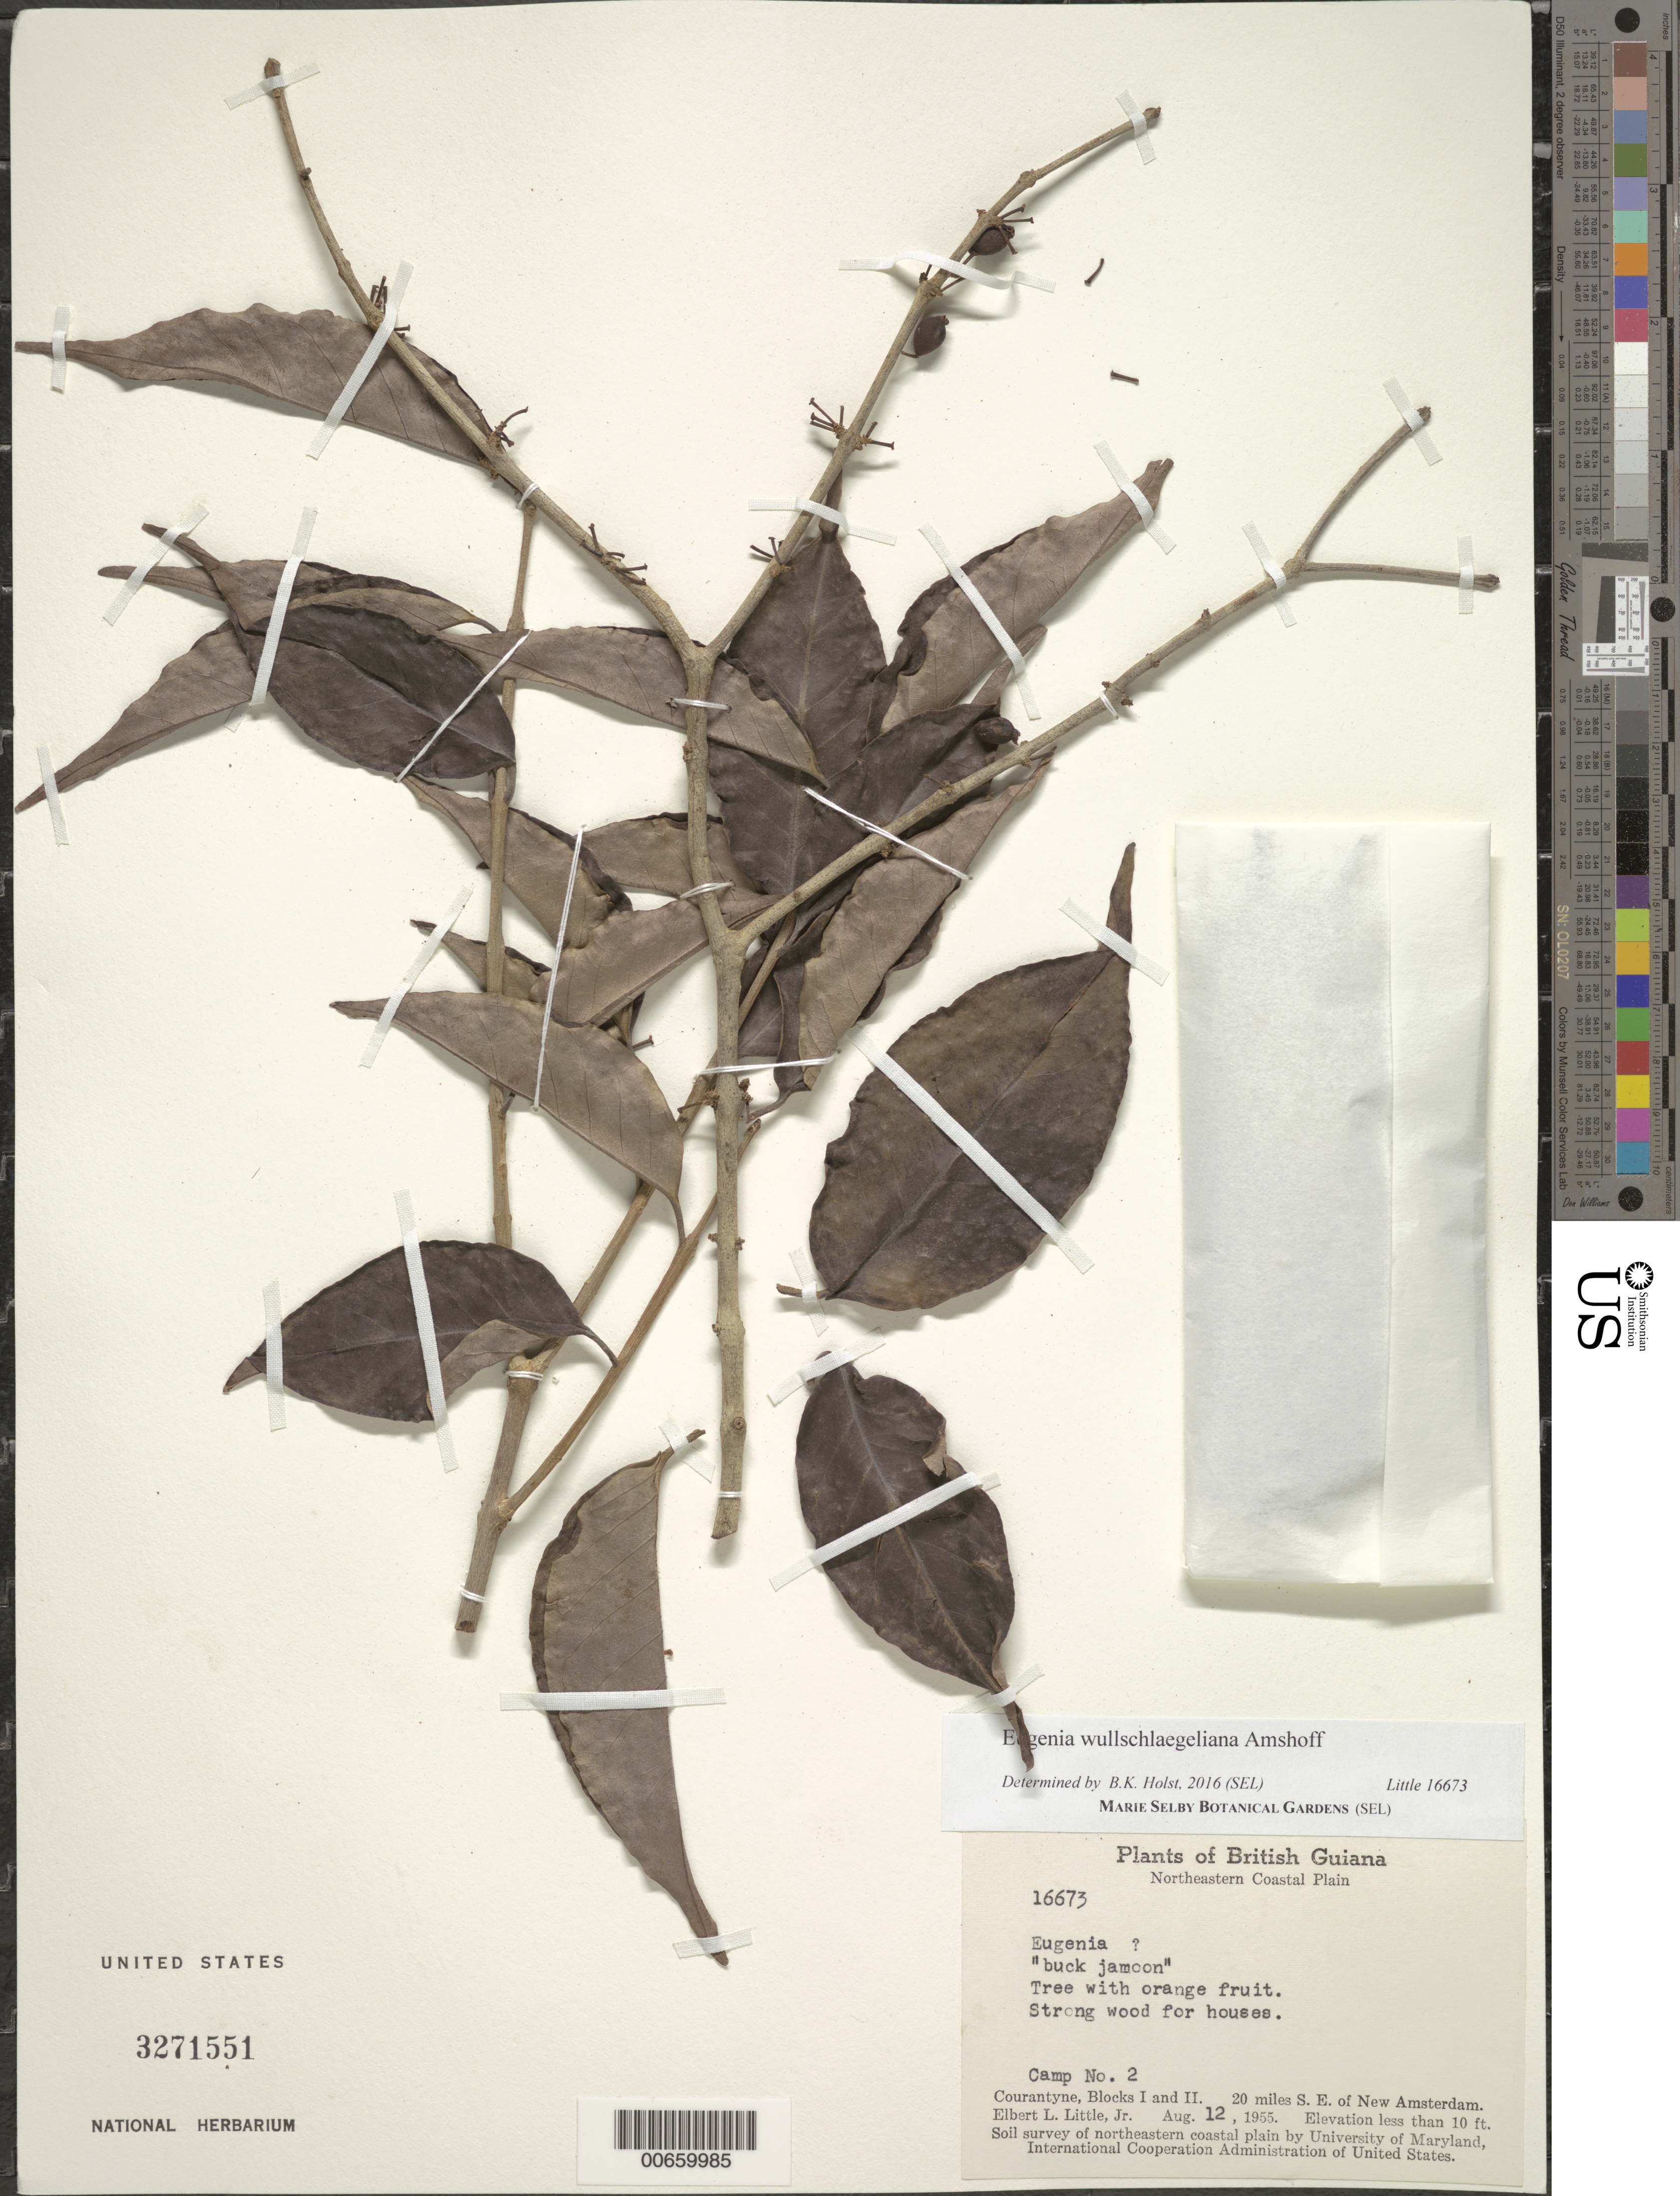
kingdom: Plantae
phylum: Tracheophyta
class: Magnoliopsida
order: Myrtales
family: Myrtaceae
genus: Eugenia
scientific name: Eugenia wullschlaegeliana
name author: Amshoff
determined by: Holst, Bruce K.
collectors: E. L. Little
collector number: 16673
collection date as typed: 12-Aug-55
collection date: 1955-08-12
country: Guyana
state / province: E. Berbice-Corentyne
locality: Courantyne, Blocks I & II. 20 mi. SE of New Amsterdam, Camp No. 2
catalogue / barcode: US 3271551